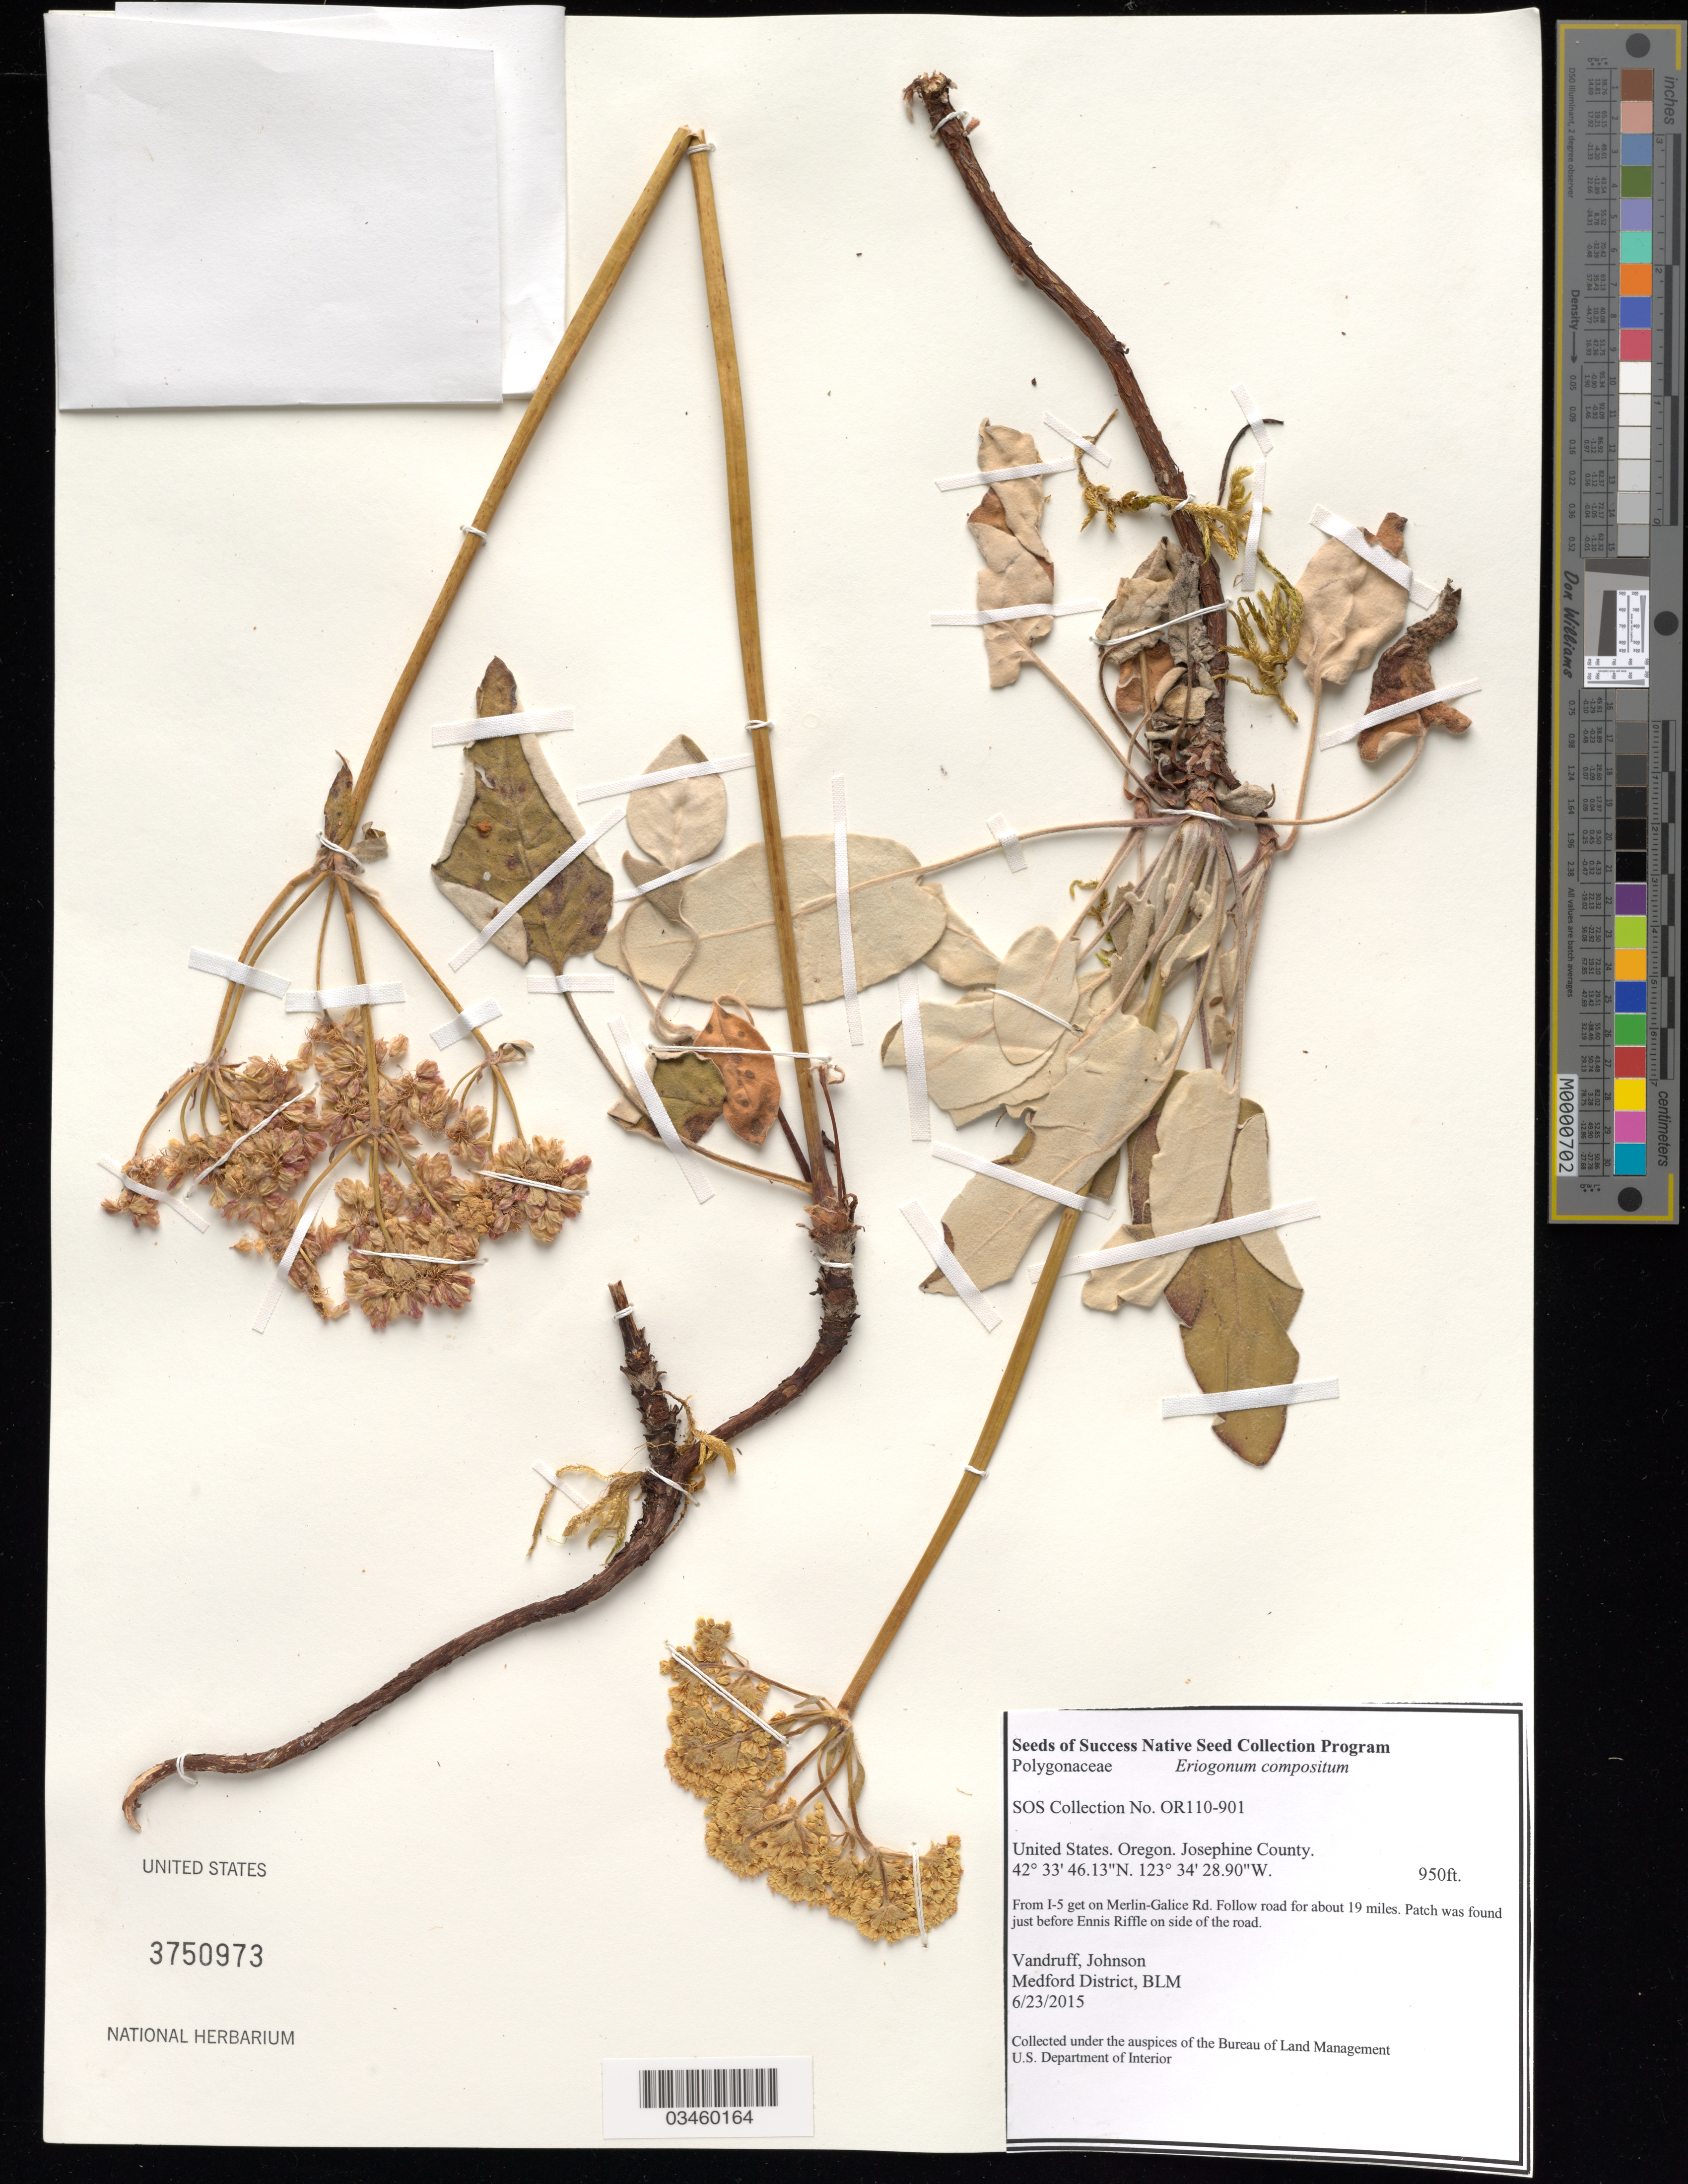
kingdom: Plantae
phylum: Tracheophyta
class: Magnoliopsida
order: Caryophyllales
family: Polygonaceae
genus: Eriogonum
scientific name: Eriogonum compositum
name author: Douglas ex Benth.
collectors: -. Vandruff & -- Johnson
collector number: OR110-901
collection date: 2015-06-23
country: United States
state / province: Oregon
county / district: Josephine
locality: Near Ennis Riffle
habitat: Rocky outcrop over Rogue River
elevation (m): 290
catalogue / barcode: US 3750973